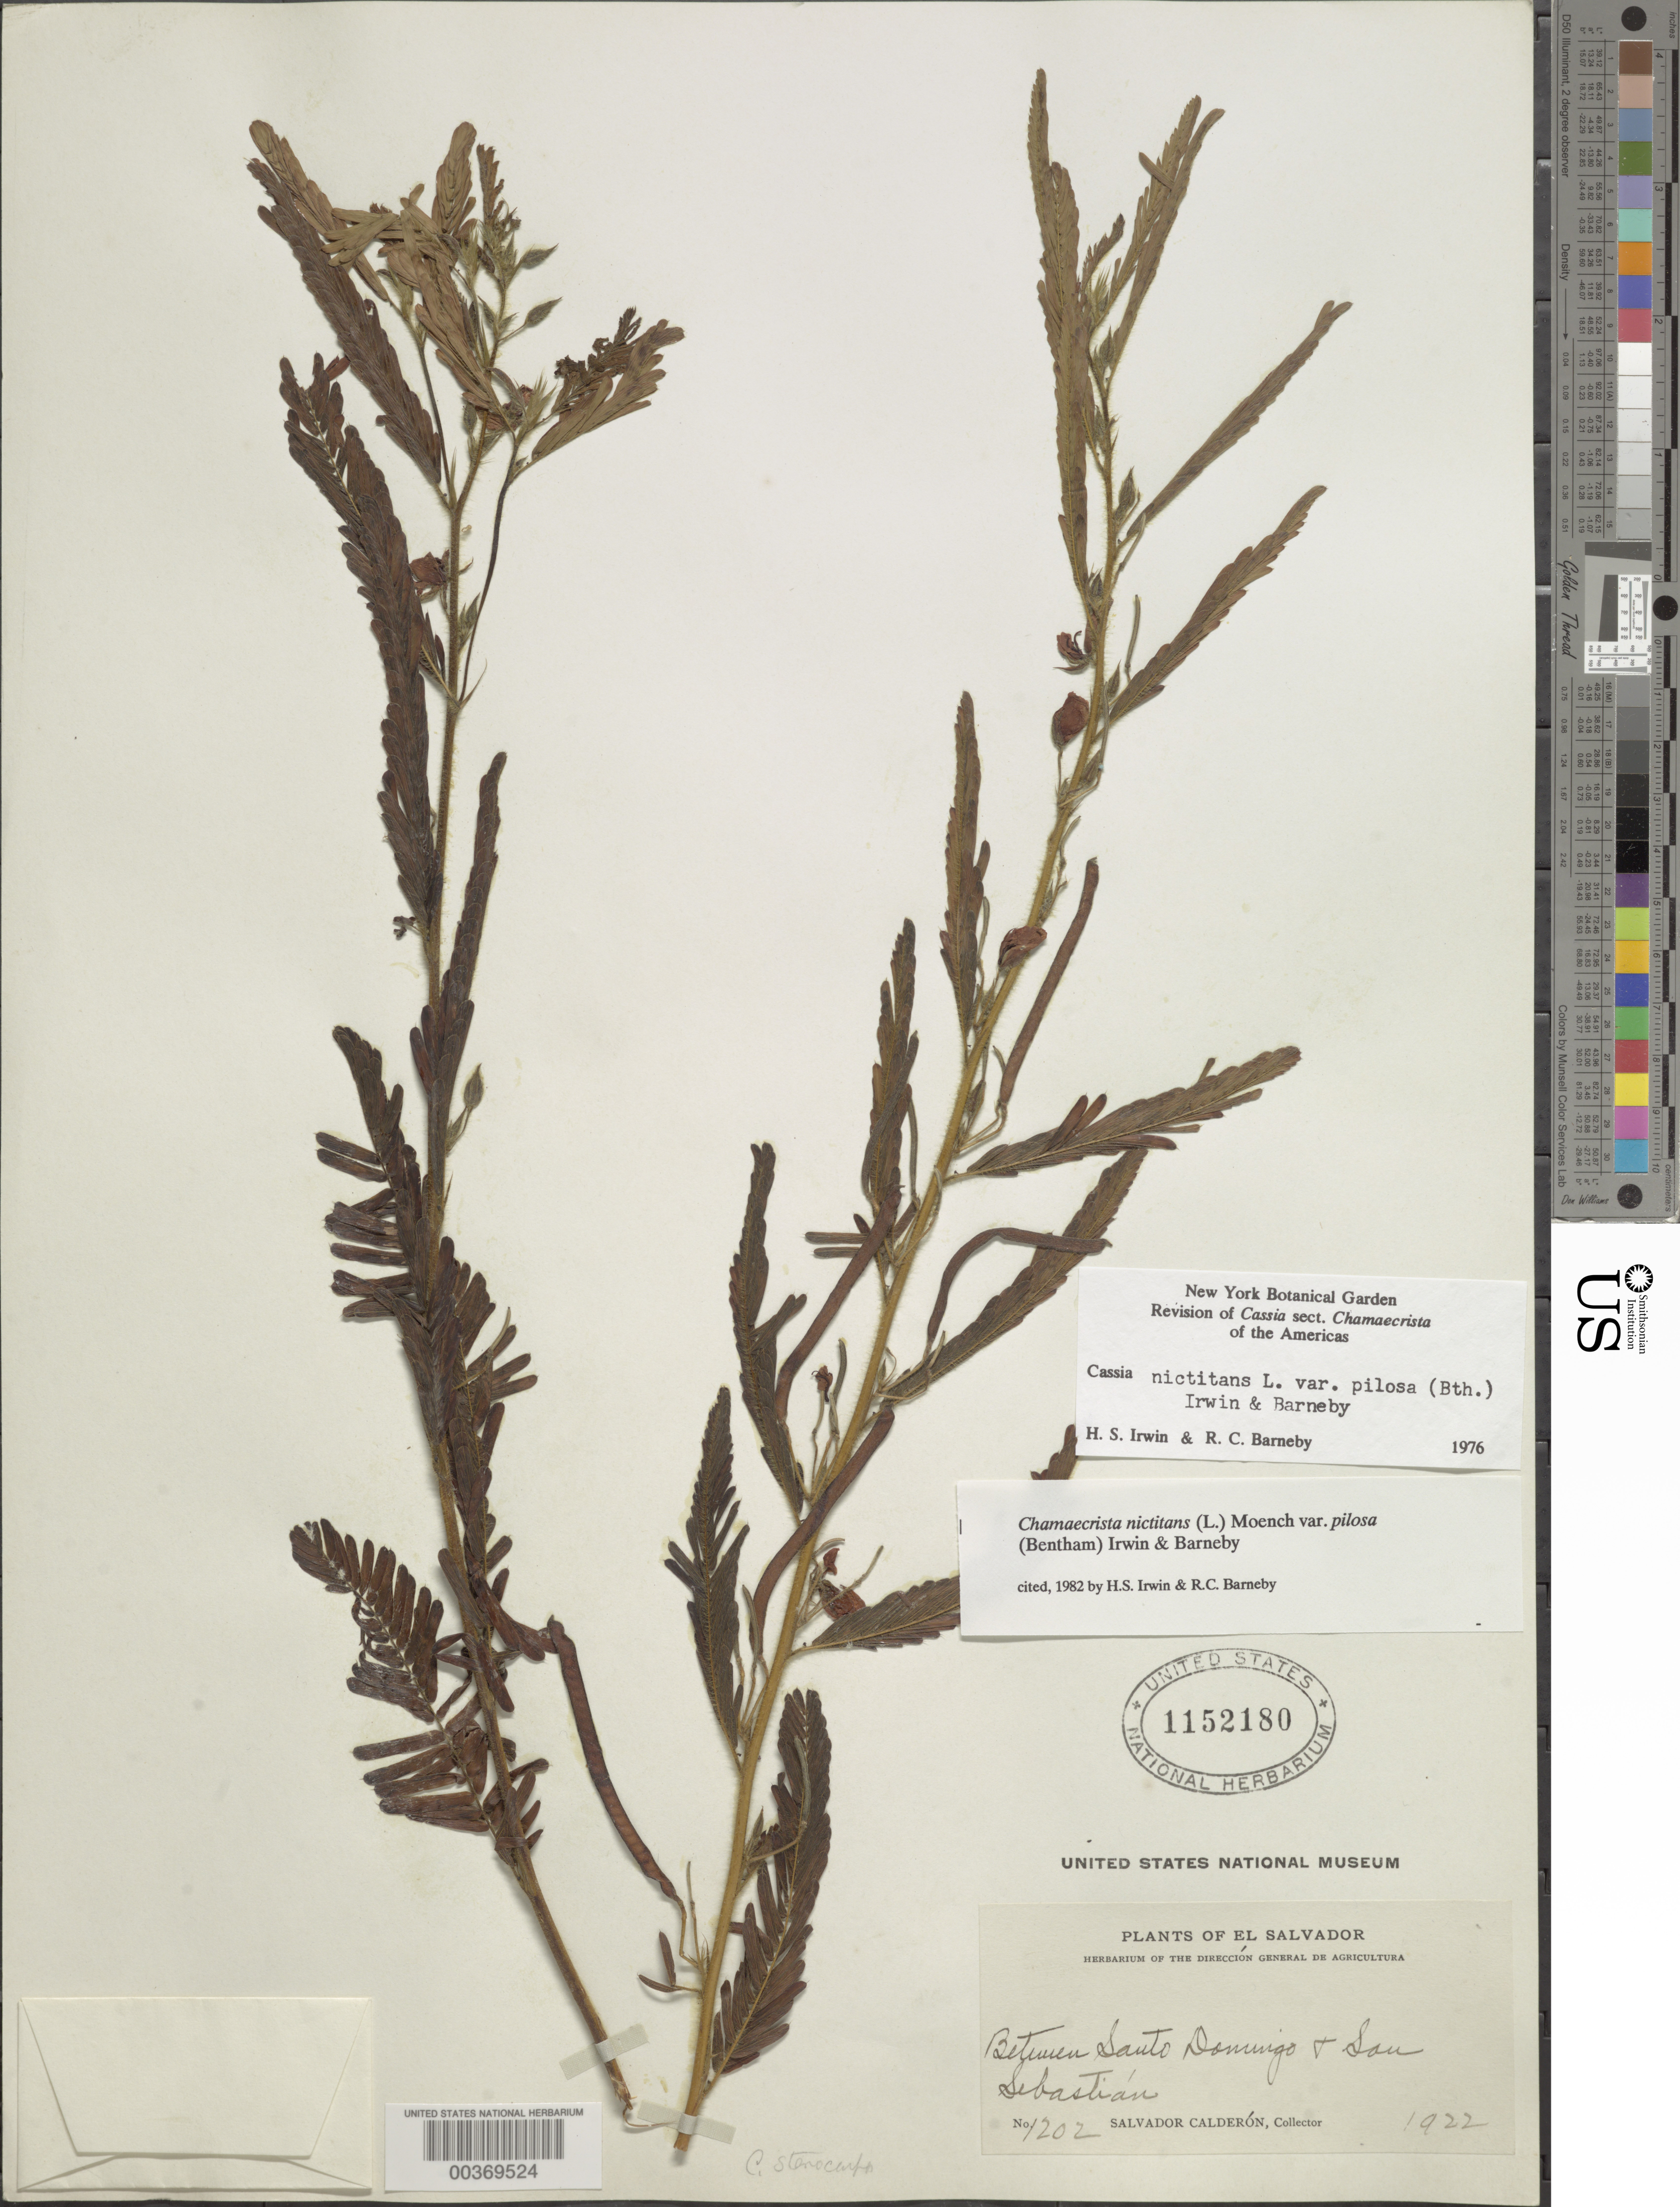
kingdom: Plantae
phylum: Tracheophyta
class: Magnoliopsida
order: Fabales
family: Fabaceae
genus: Chamaecrista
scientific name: Chamaecrista nictitans var. pilosa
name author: (Benth.) H.S. Irwin & Barneby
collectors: S. Calderón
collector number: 1202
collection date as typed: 1922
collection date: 1922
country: El Salvador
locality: Between santo domingo and san sebastian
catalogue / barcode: US 1152180